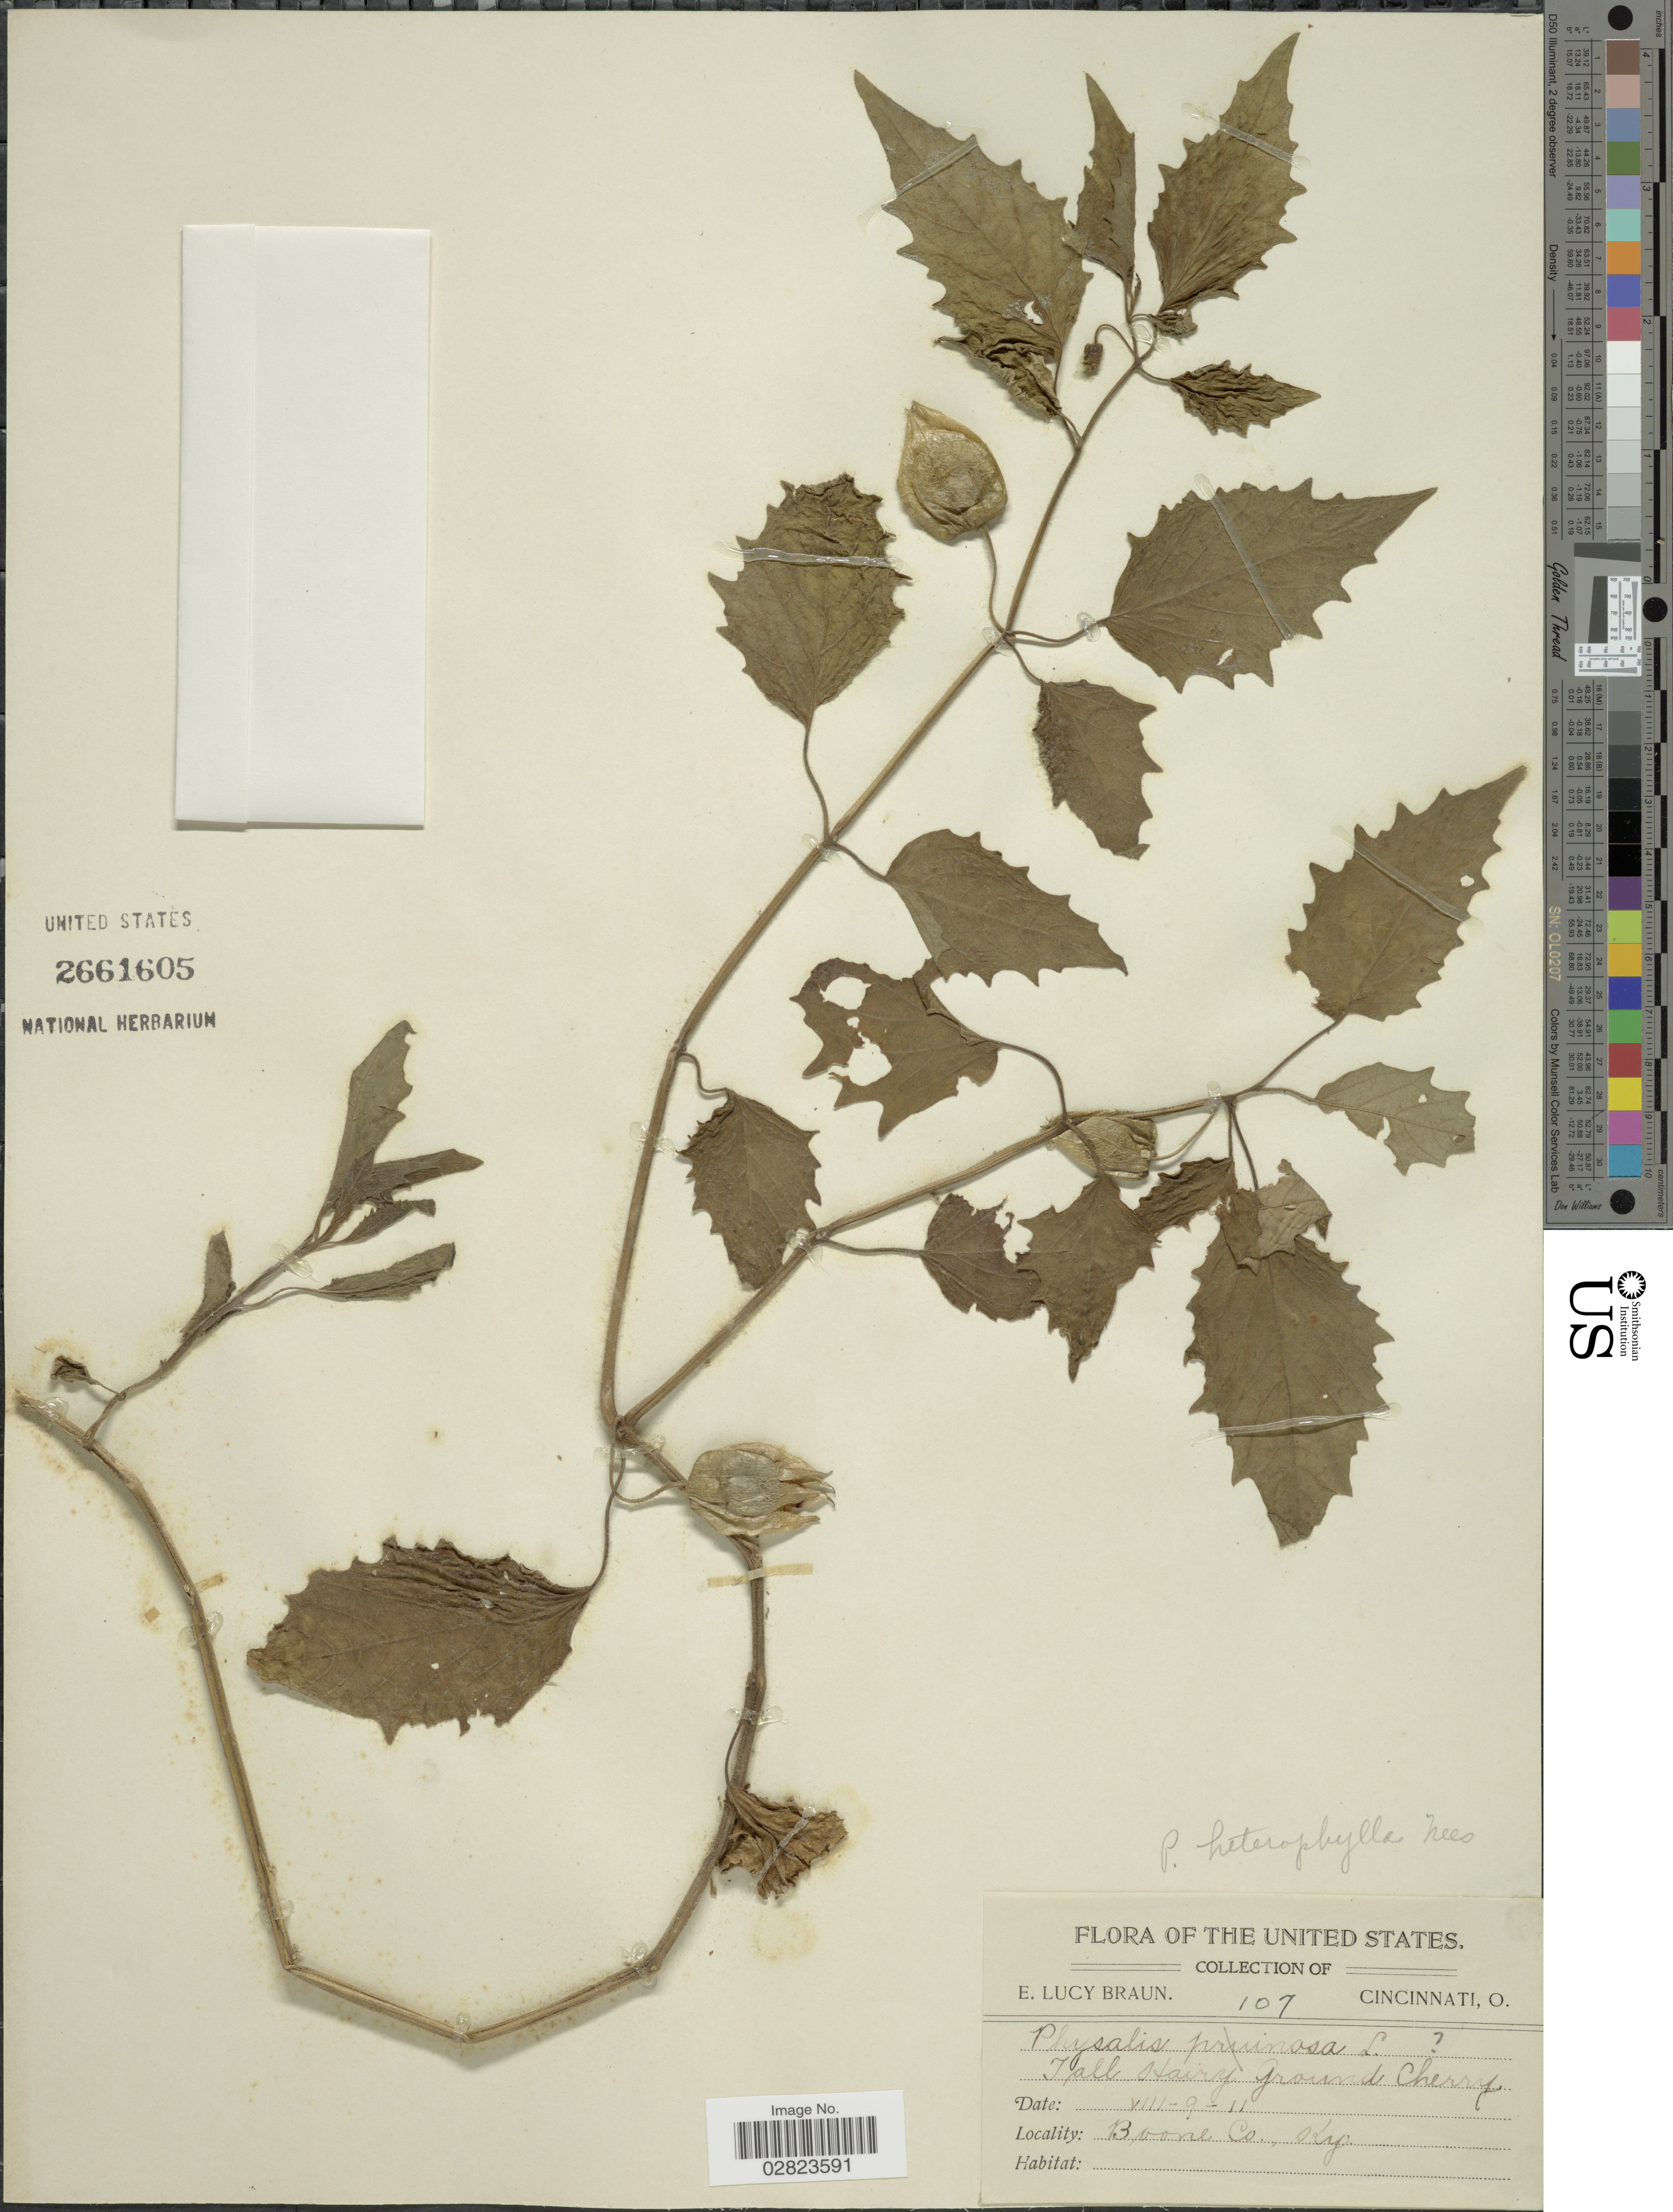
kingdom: Plantae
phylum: Tracheophyta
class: Magnoliopsida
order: Solanales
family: Solanaceae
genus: Physalis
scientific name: Physalis heterophylla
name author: Nees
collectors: E. L. Braun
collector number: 107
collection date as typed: Transcribed d/m/y: 9/8/11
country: United States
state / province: Kentucky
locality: Boone Co.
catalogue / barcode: US 2661605